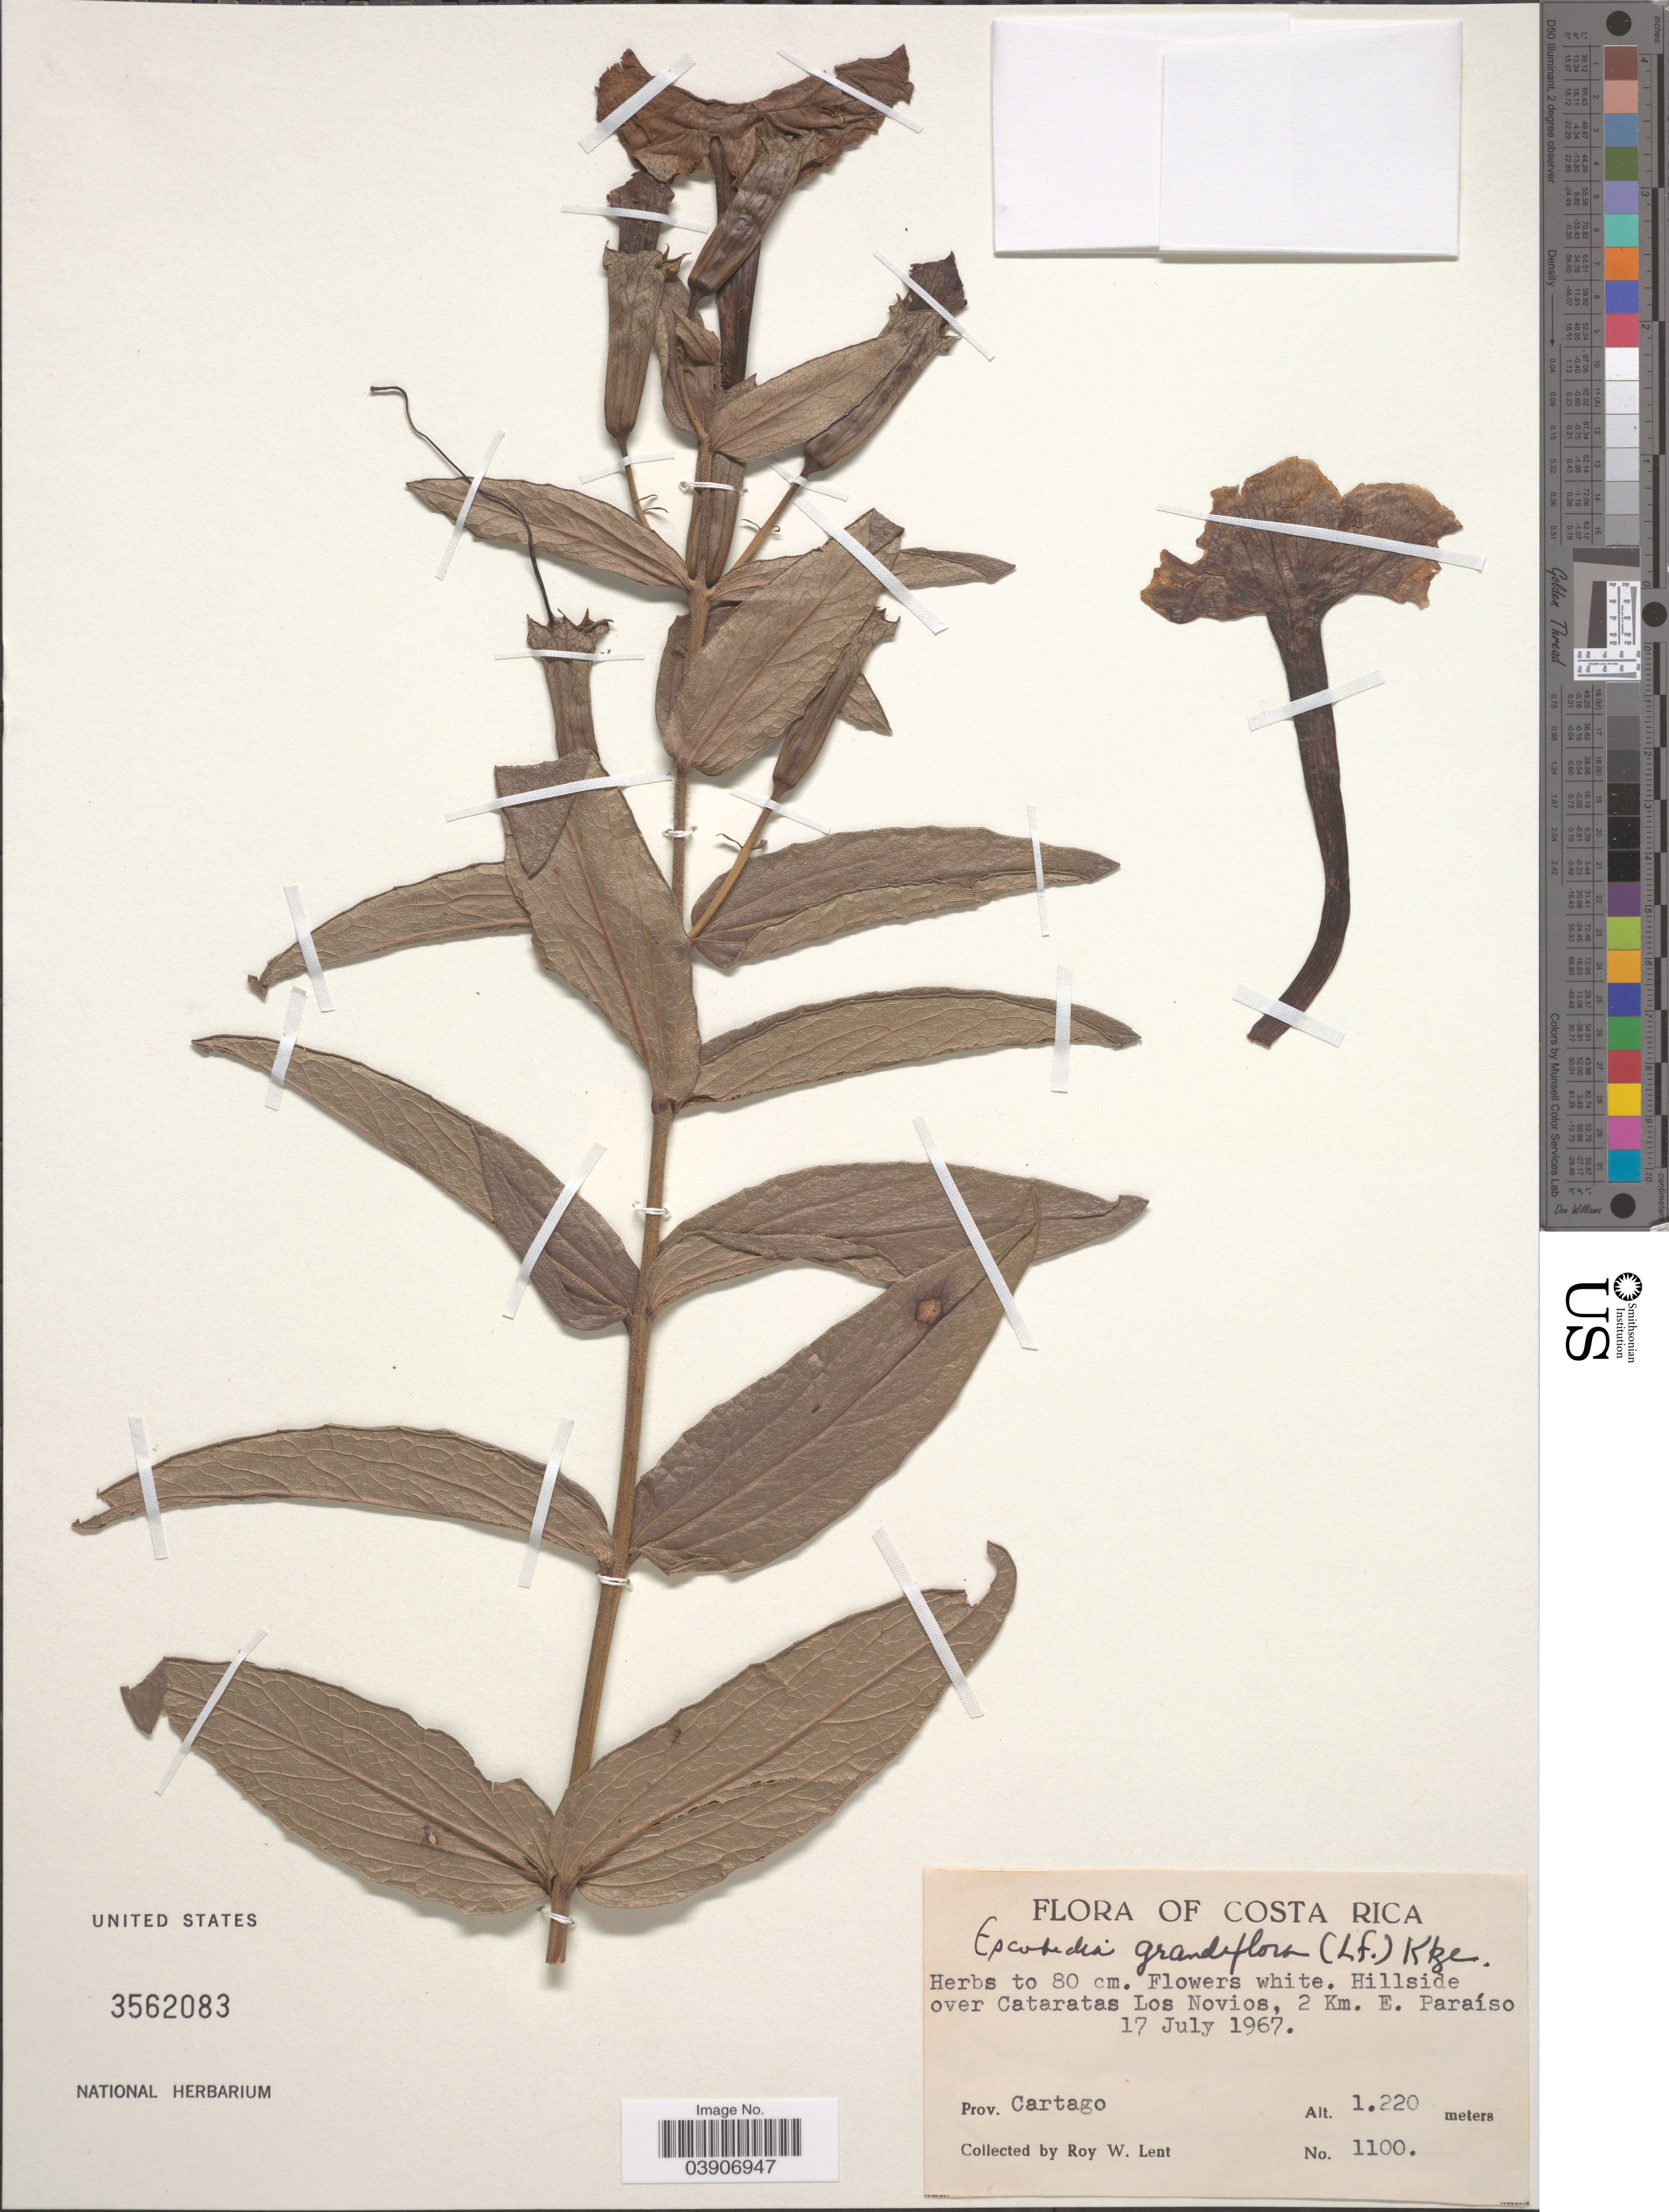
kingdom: Plantae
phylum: Tracheophyta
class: Magnoliopsida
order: Lamiales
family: Orobanchaceae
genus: Escobedia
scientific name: Escobedia grandiflora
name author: (L. f.) Kuntze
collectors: R. W. Lent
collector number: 1100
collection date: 1967-07-17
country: Costa Rica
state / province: Cartago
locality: Hillside over Cataratas Los Novios, 2 Km. E. Paraíso.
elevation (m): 1220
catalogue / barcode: US 3562083